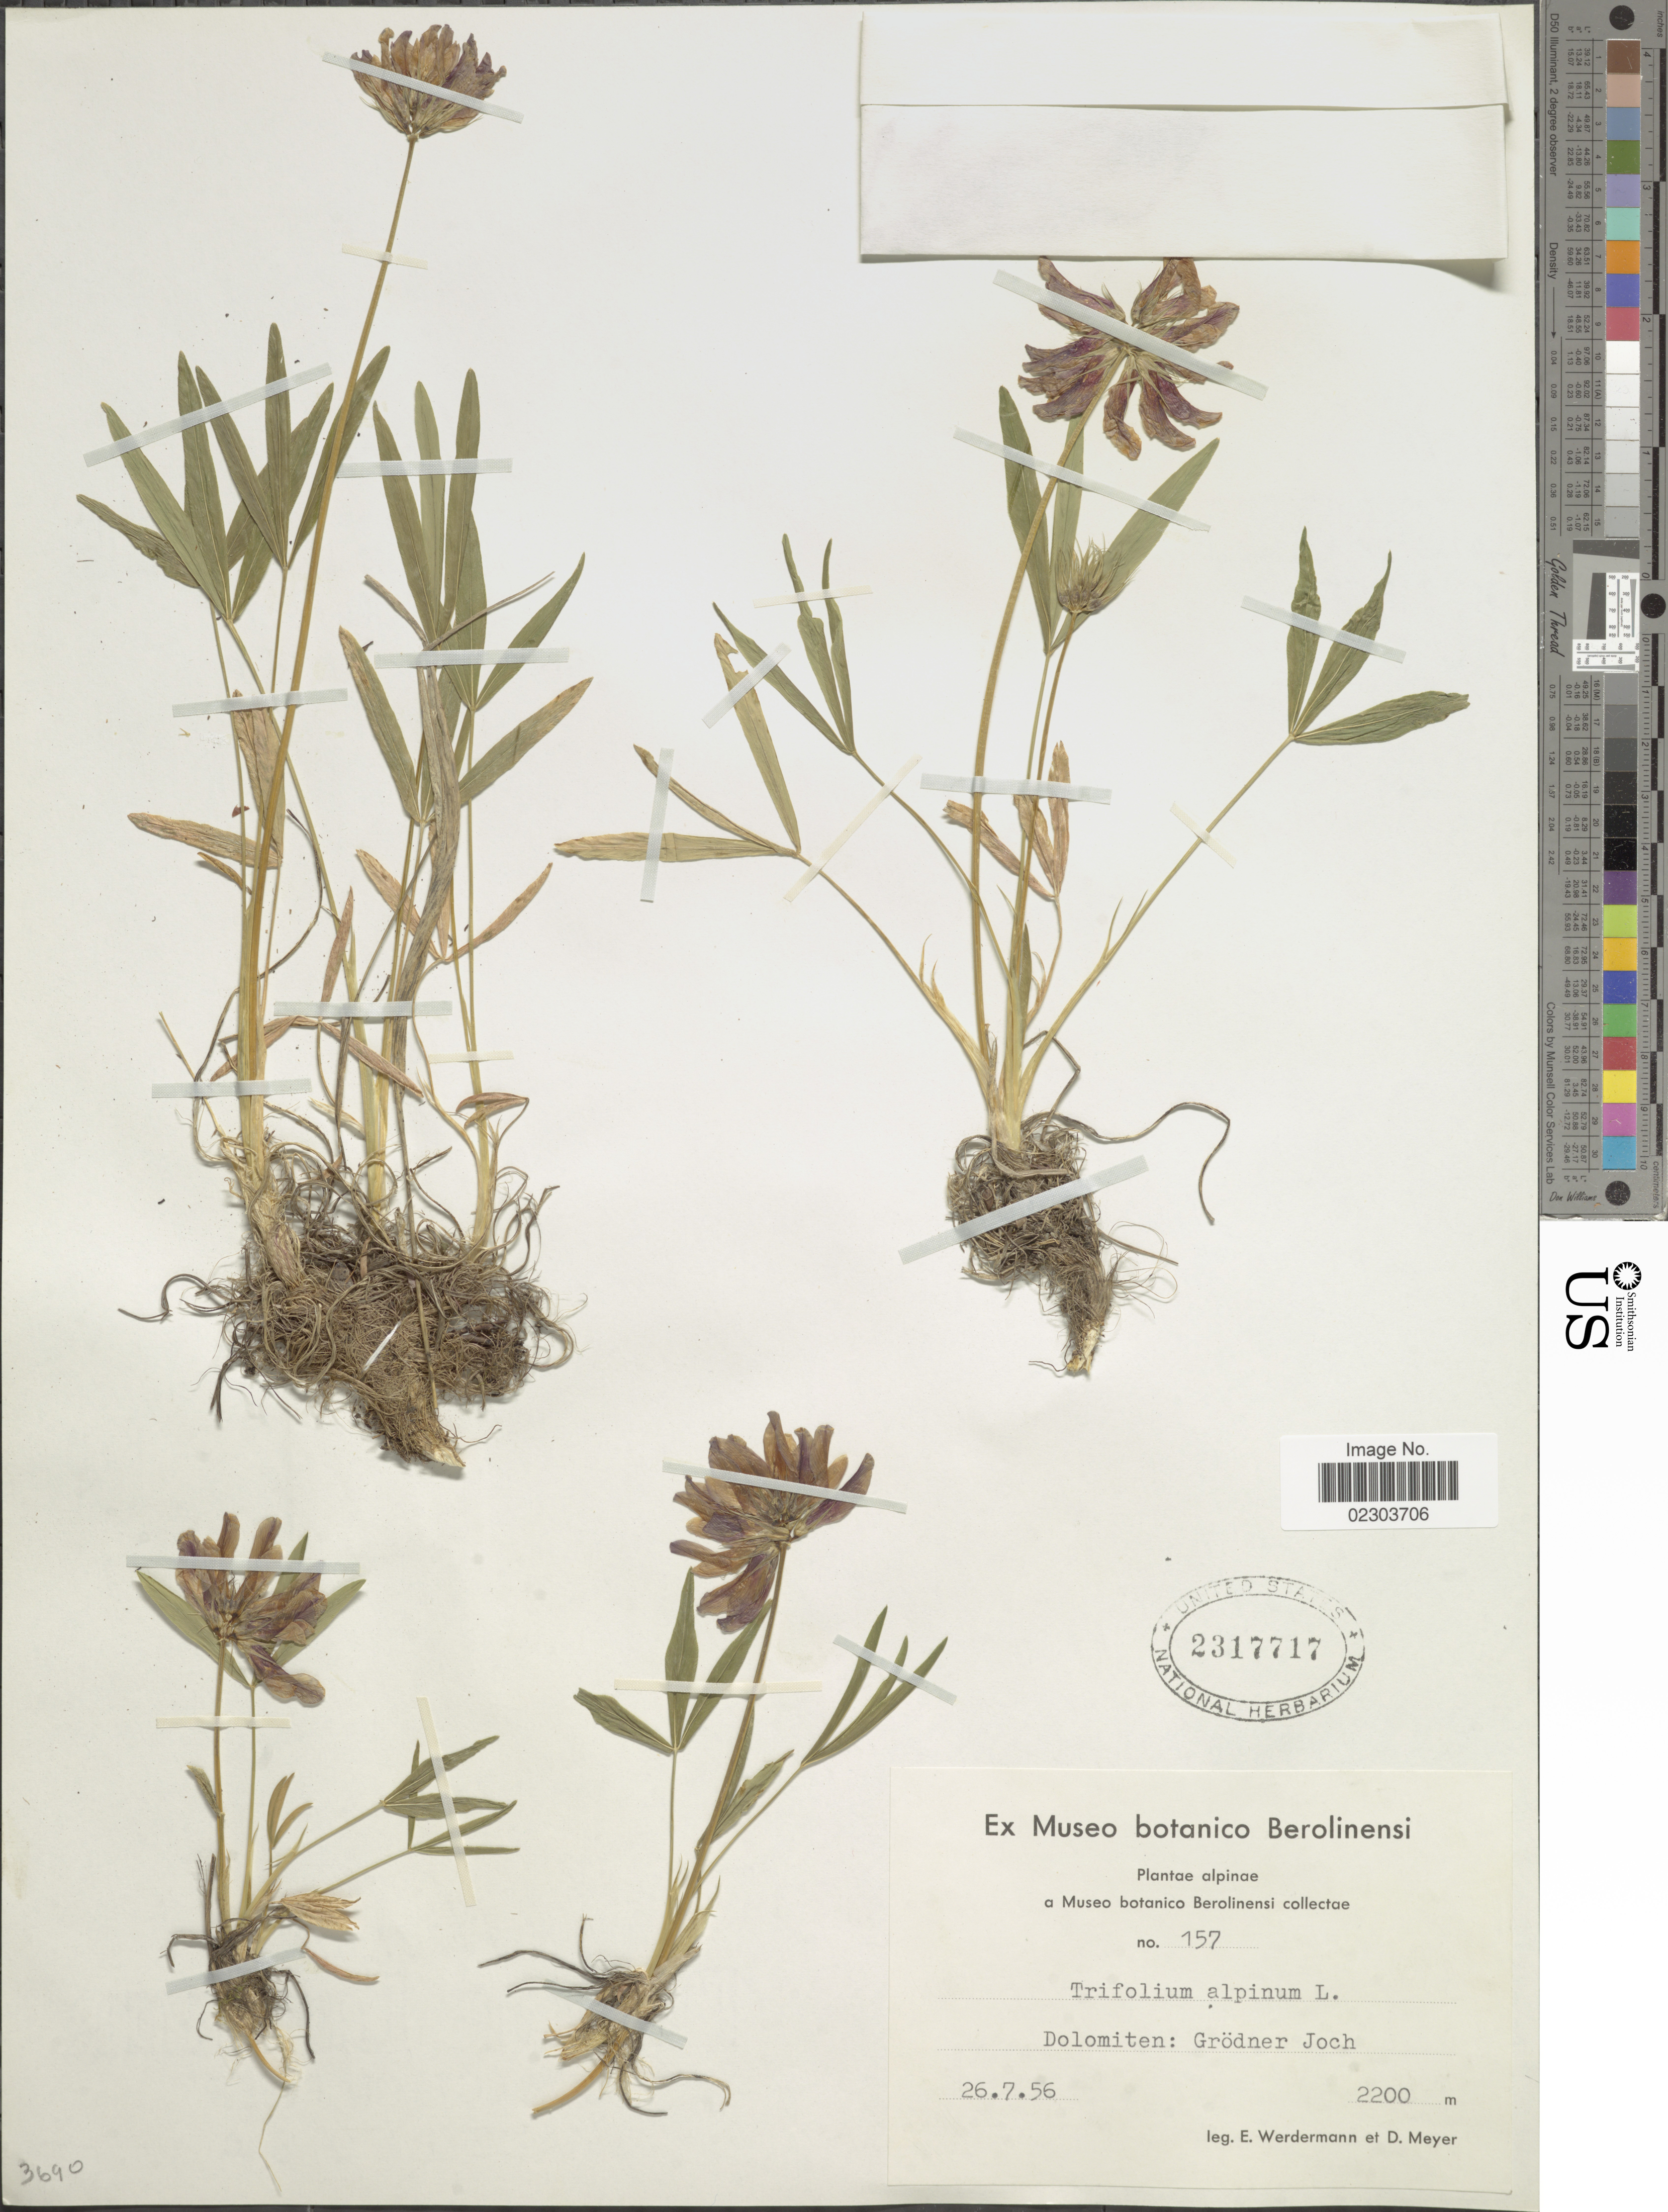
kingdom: Plantae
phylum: Tracheophyta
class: Magnoliopsida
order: Fabales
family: Fabaceae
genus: Trifolium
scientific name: Trifolium alpinum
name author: L.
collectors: E. Wedermann & D. Meyer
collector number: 157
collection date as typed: Transcribed d/m/y: 26/7/56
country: Italy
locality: Dolomiten: Grodner Joch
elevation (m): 2200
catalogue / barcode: US 2317717